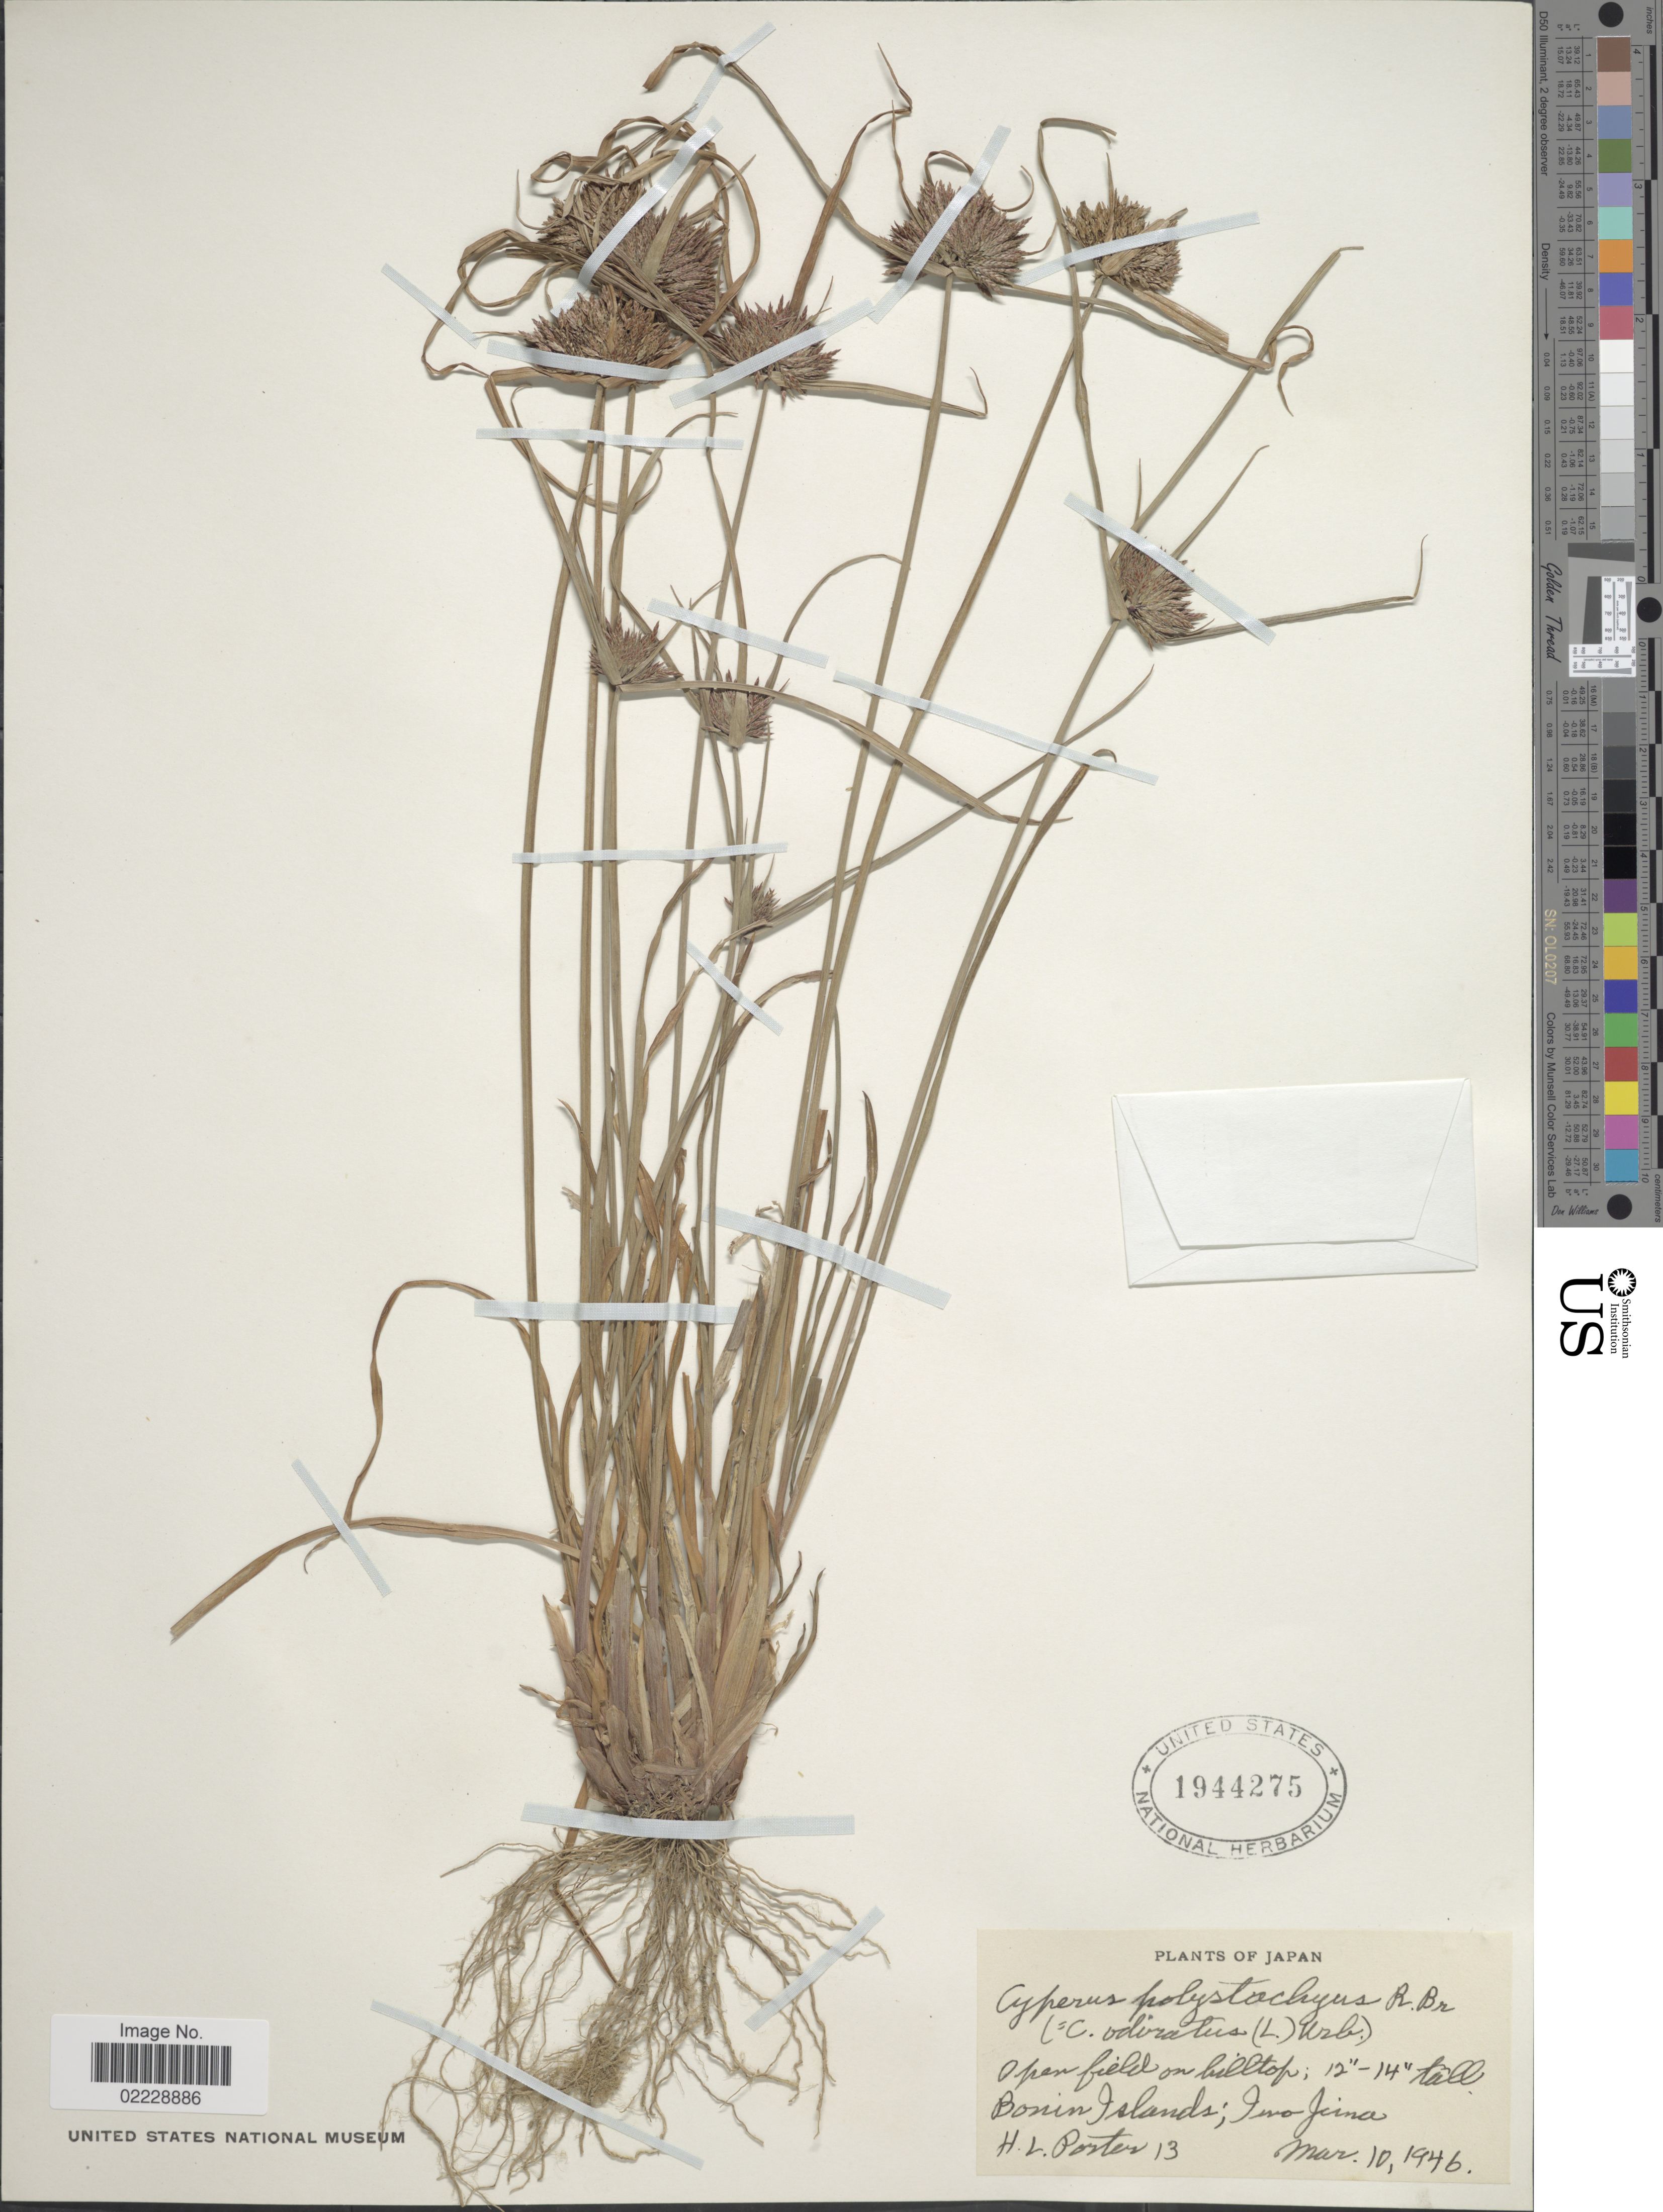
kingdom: Plantae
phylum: Tracheophyta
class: Liliopsida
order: Poales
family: Cyperaceae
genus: Cyperus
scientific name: Cyperus polystachyos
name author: Rottb.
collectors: H. L. Porter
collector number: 13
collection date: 1946-03-10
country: Japan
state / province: Tokyo, Federal City of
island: Bonin Islands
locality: Bonin Islands; Iwa Jima.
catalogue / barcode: US 1944275